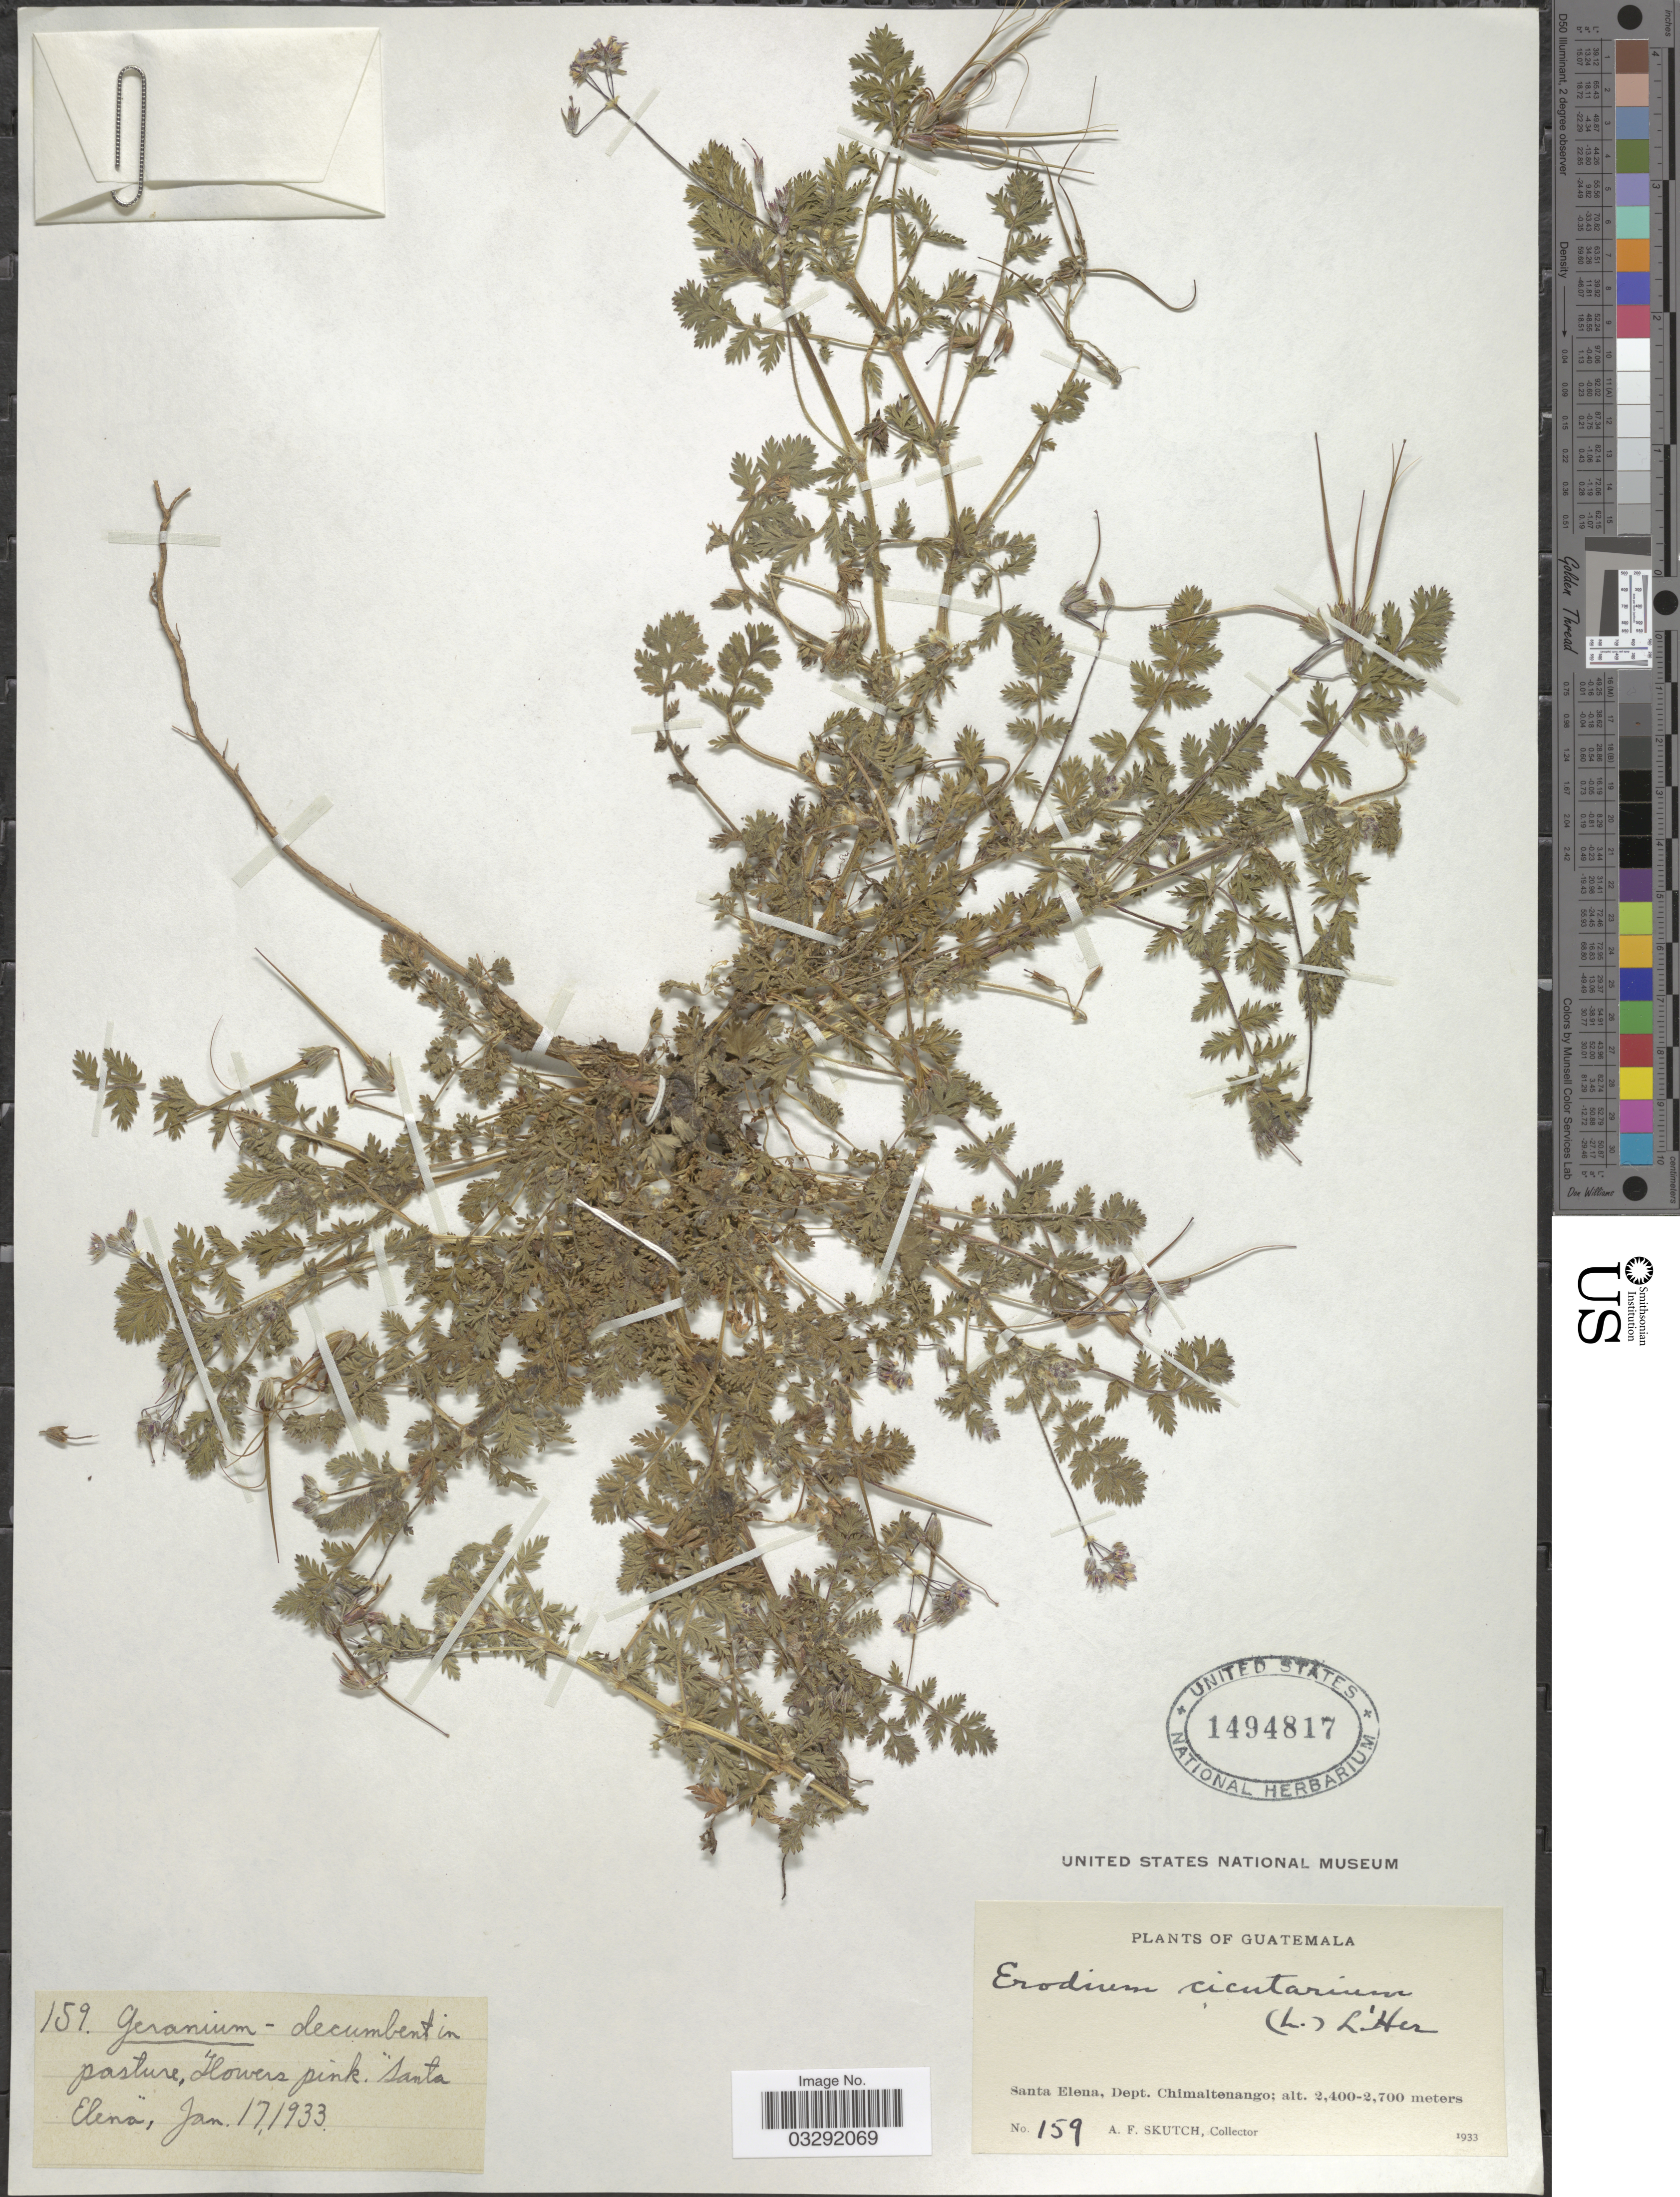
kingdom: Plantae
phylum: Tracheophyta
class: Magnoliopsida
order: Geraniales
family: Geraniaceae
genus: Erodium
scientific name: Erodium cicutarium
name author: (L.) L'Hér.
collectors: A. F. Skutch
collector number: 159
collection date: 1933-01-17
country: Guatemala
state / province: Chimaltenango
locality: Santa Elena, Dept. Chimaltenango.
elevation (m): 2400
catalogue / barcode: US 1494817